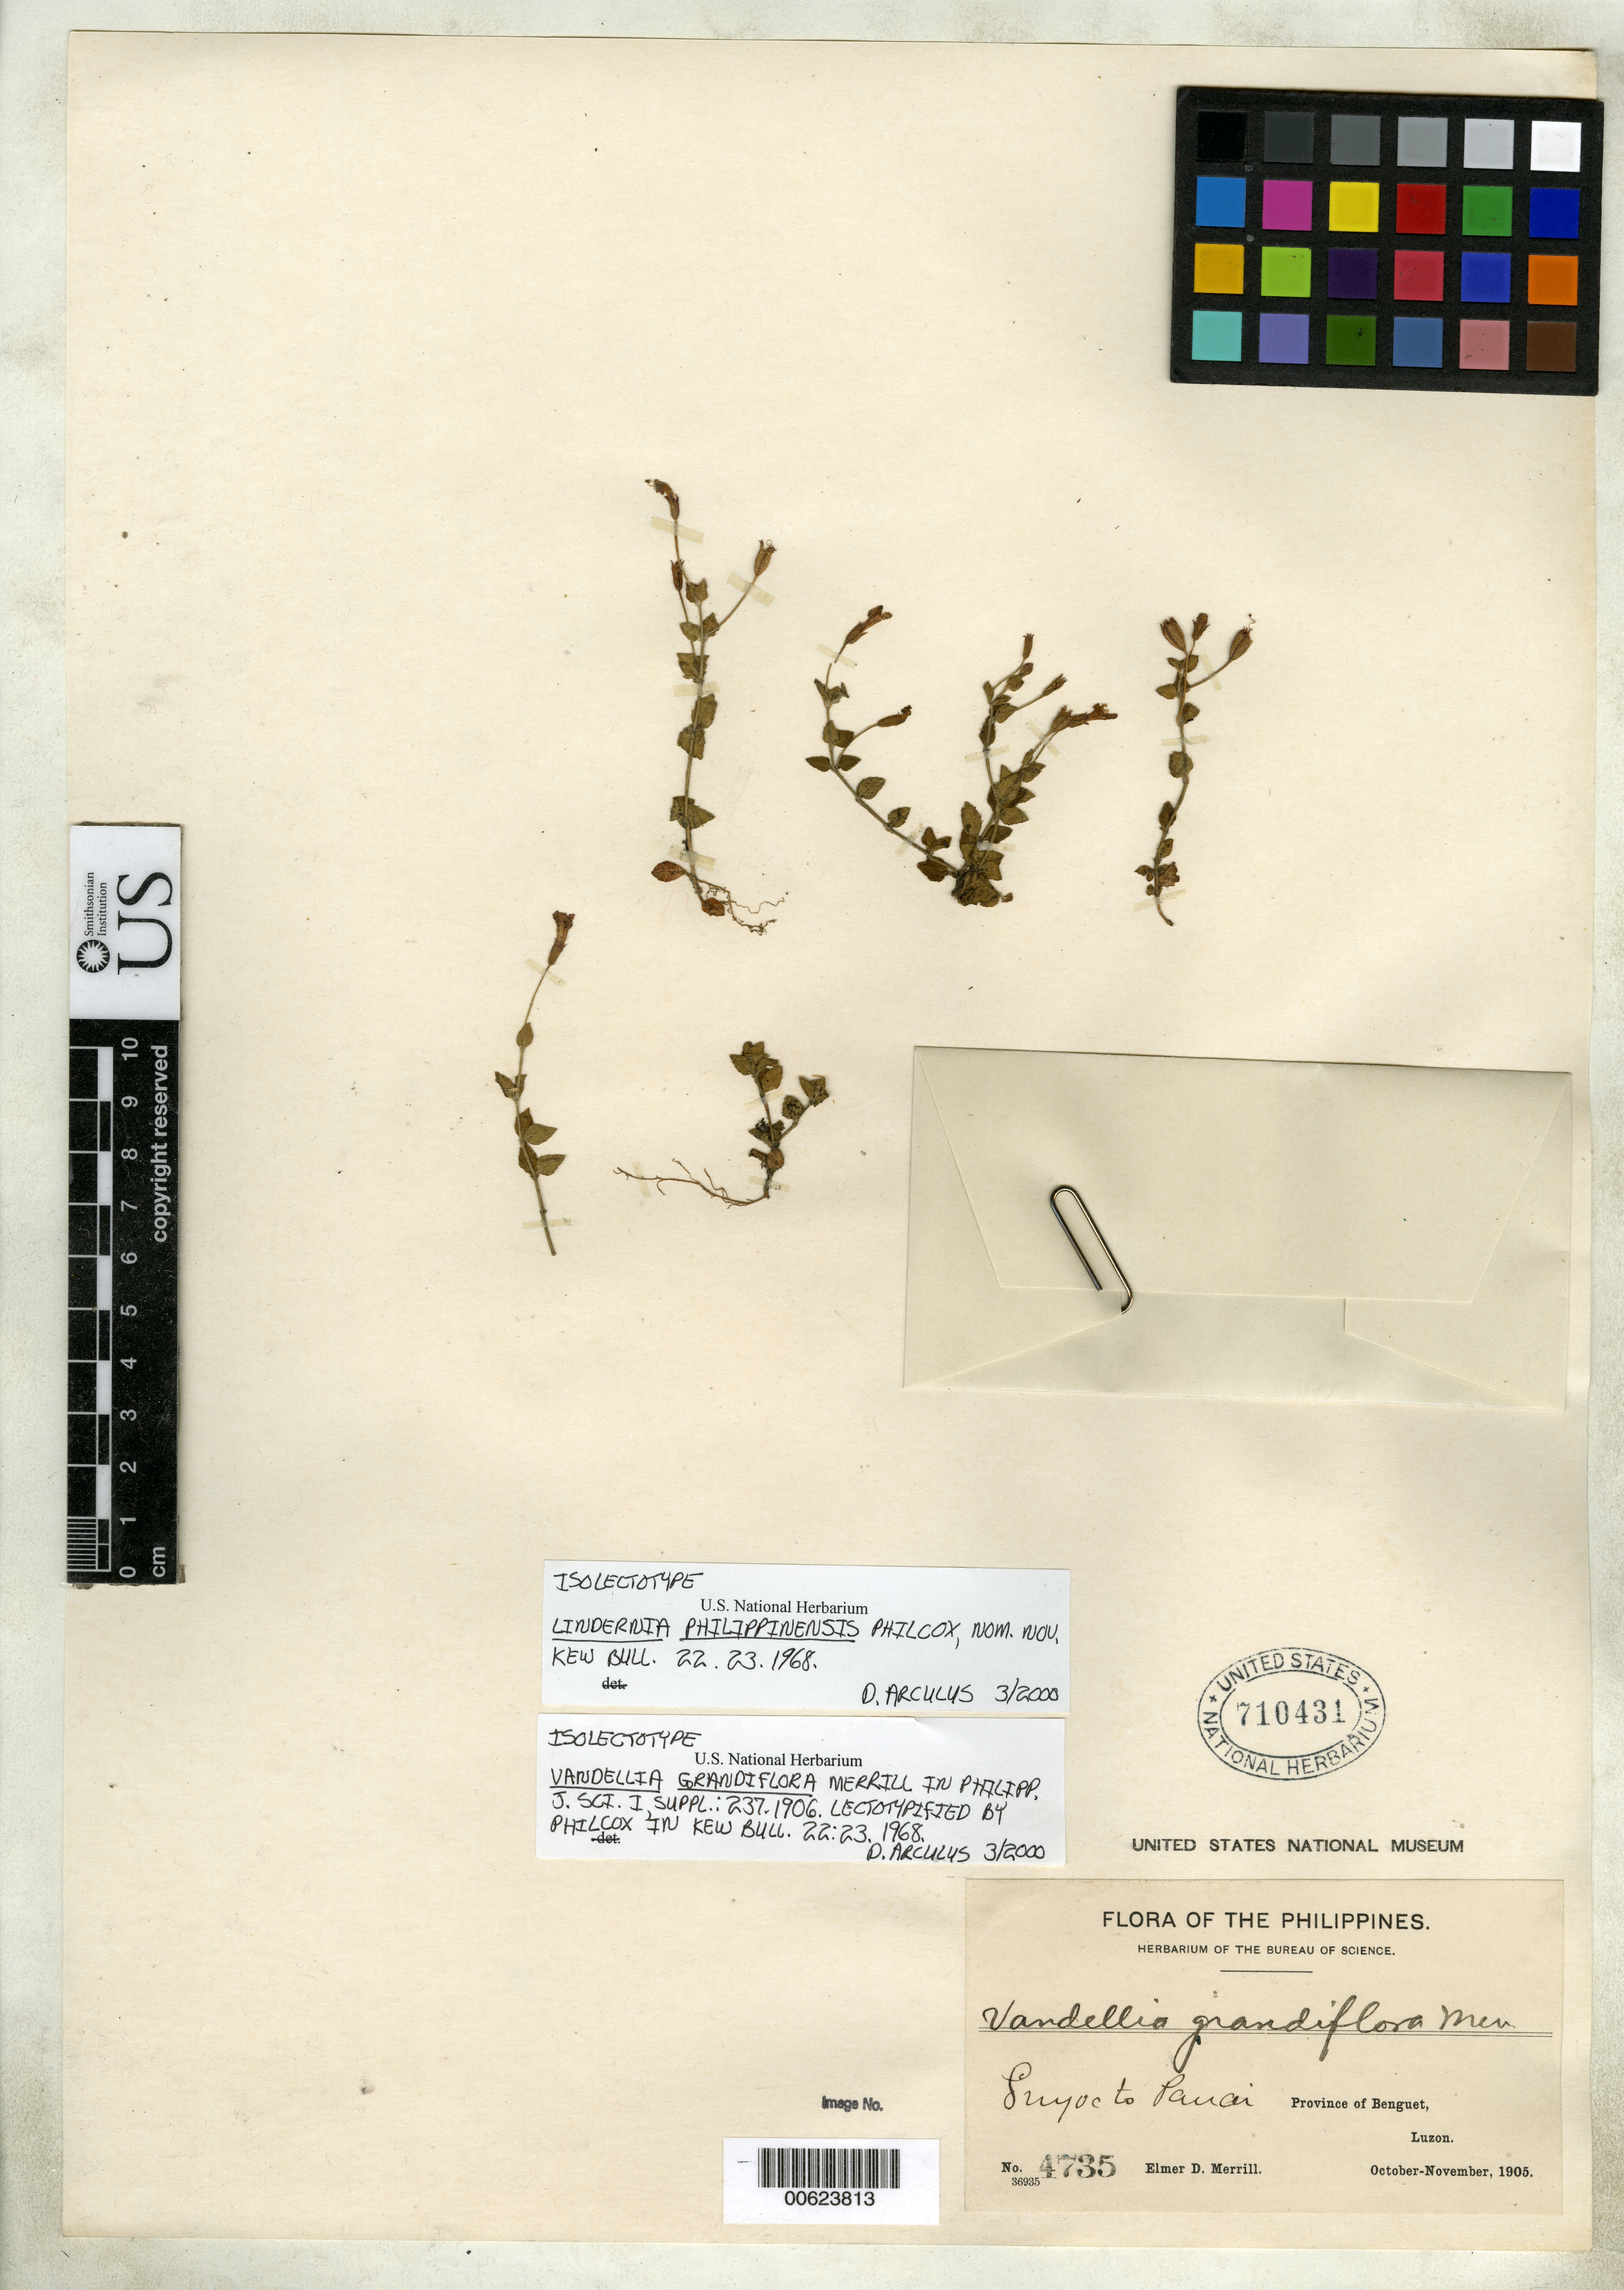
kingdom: Plantae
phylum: Tracheophyta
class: Magnoliopsida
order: Lamiales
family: Linderniaceae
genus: Vandellia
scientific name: Vandellia grandiflora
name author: Merr.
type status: Isotype; Isolectotype; Isosyntype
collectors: E. D. Merrill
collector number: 4735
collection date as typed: Oct 1905 to -- Nov 1905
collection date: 1905-10/1905-11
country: Philippines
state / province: Cordillera (Administrative Region)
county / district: Benguet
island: Luzon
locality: Luyoc to Pauai.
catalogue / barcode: US 710431